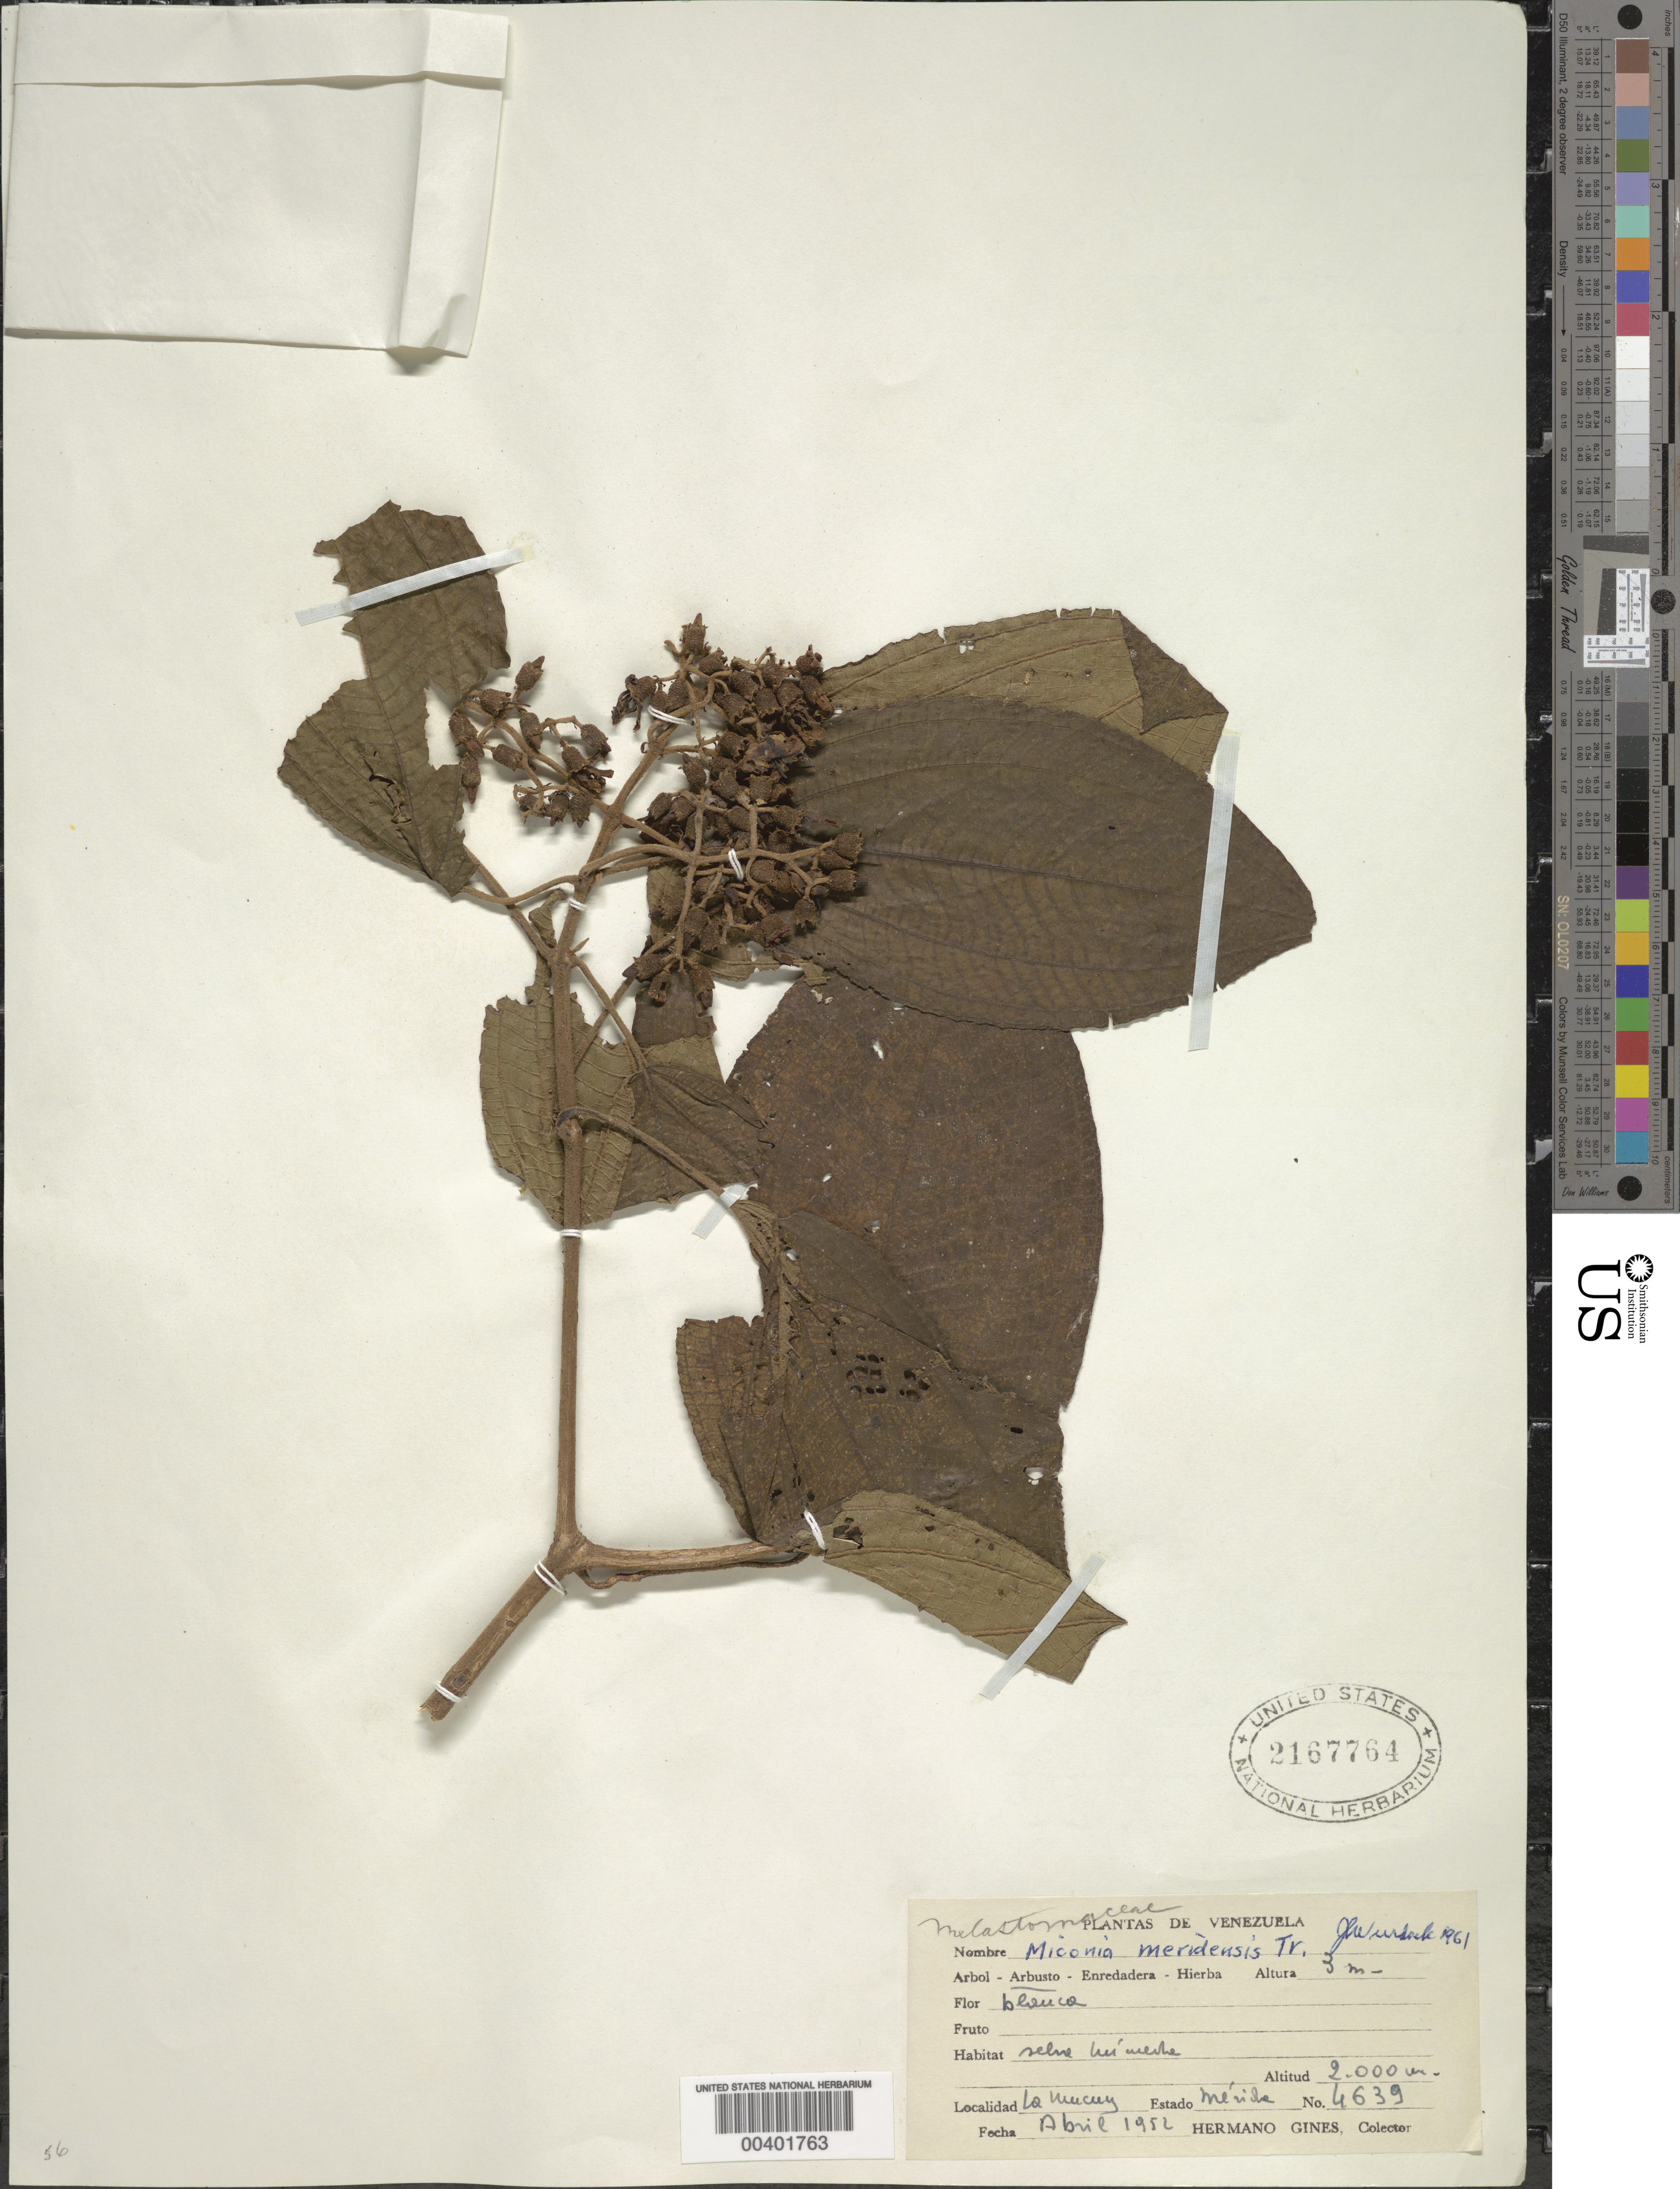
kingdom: Plantae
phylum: Tracheophyta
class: Magnoliopsida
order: Myrtales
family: Melastomataceae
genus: Miconia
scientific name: Miconia meridensis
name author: Triana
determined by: Wurdack, John J., (US), US (UNITED STATES)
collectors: Bro. Gines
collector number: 4639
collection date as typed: Apr 1952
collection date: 1952-04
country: Venezuela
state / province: Mérida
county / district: Libertador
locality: La Mucuy Mucuy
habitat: Selva humida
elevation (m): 2000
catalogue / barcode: US 2167764